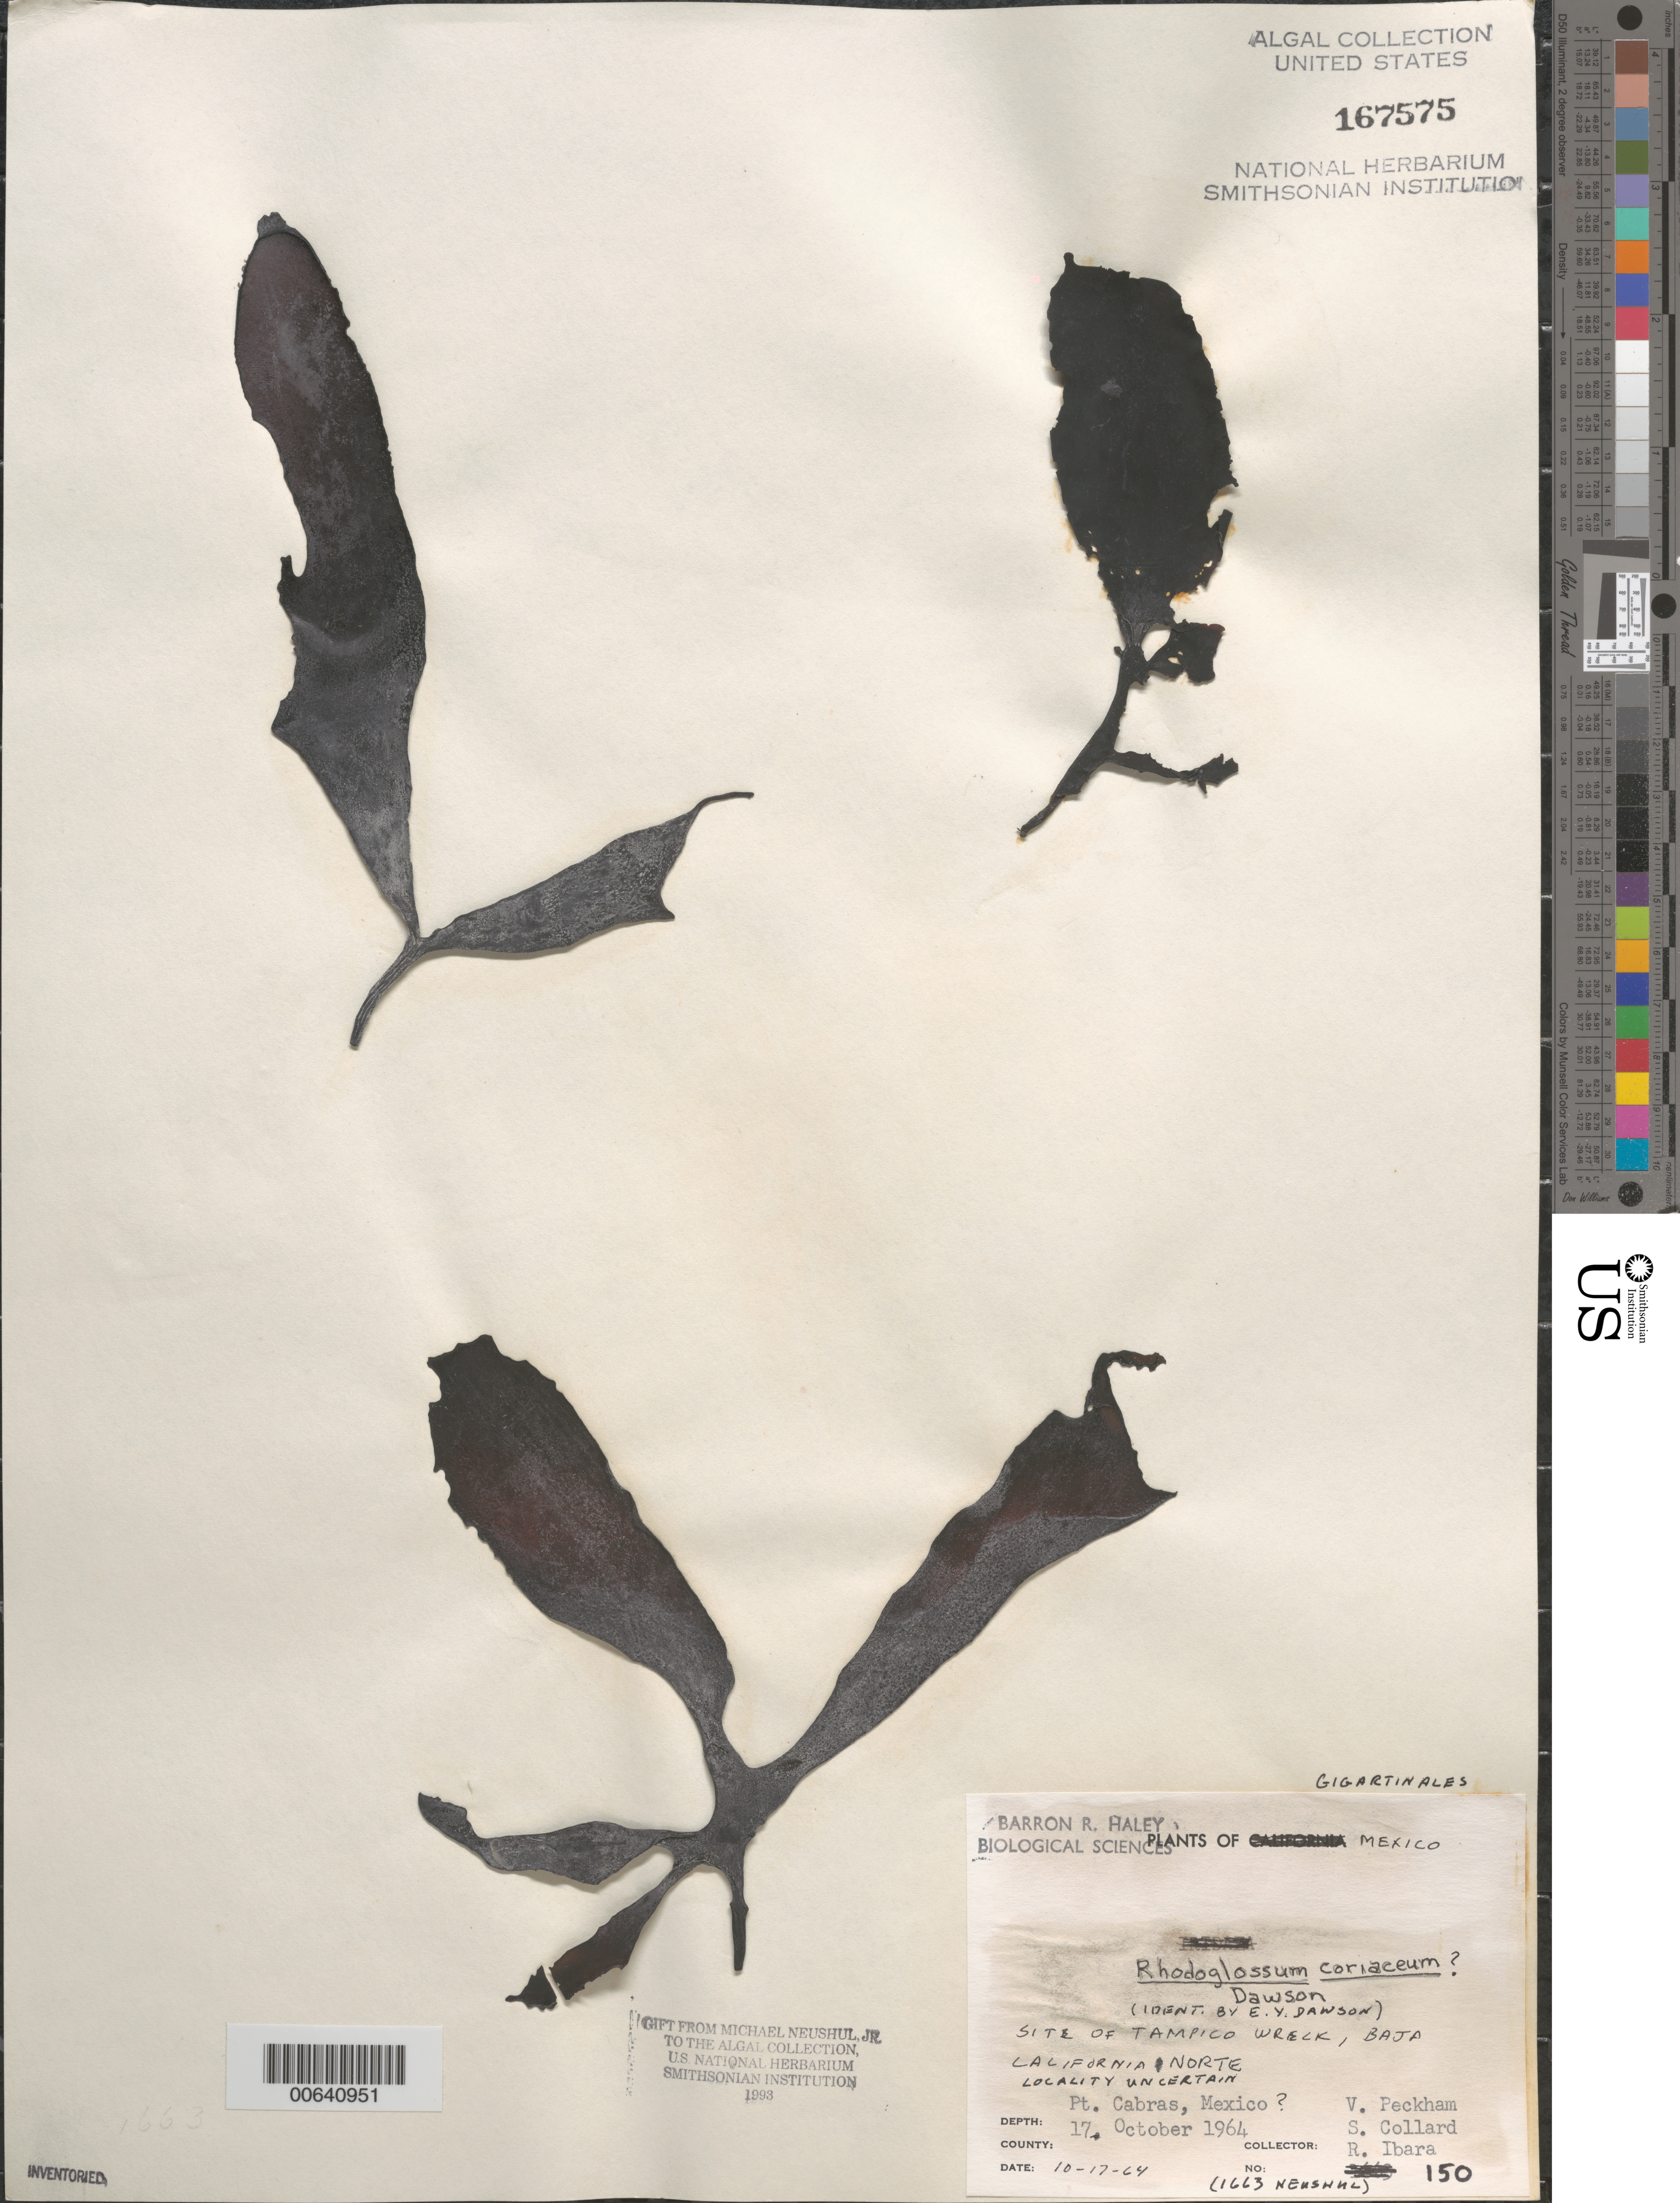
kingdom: Plantae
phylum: Rhodophyta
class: Florideophyceae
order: Gigartinales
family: Gigartinaceae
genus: Mazzaella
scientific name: Mazzaella coriacea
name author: (E.Y. Dawson) Hughey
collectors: V. Peckham, S. Collard & R. Ibara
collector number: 150 & Neushul 1663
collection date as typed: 17 Oct 1964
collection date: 1964-10-17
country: Mexico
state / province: Baja California Norte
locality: Tampico Wreck Bay, Punta Cabras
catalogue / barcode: US 167575